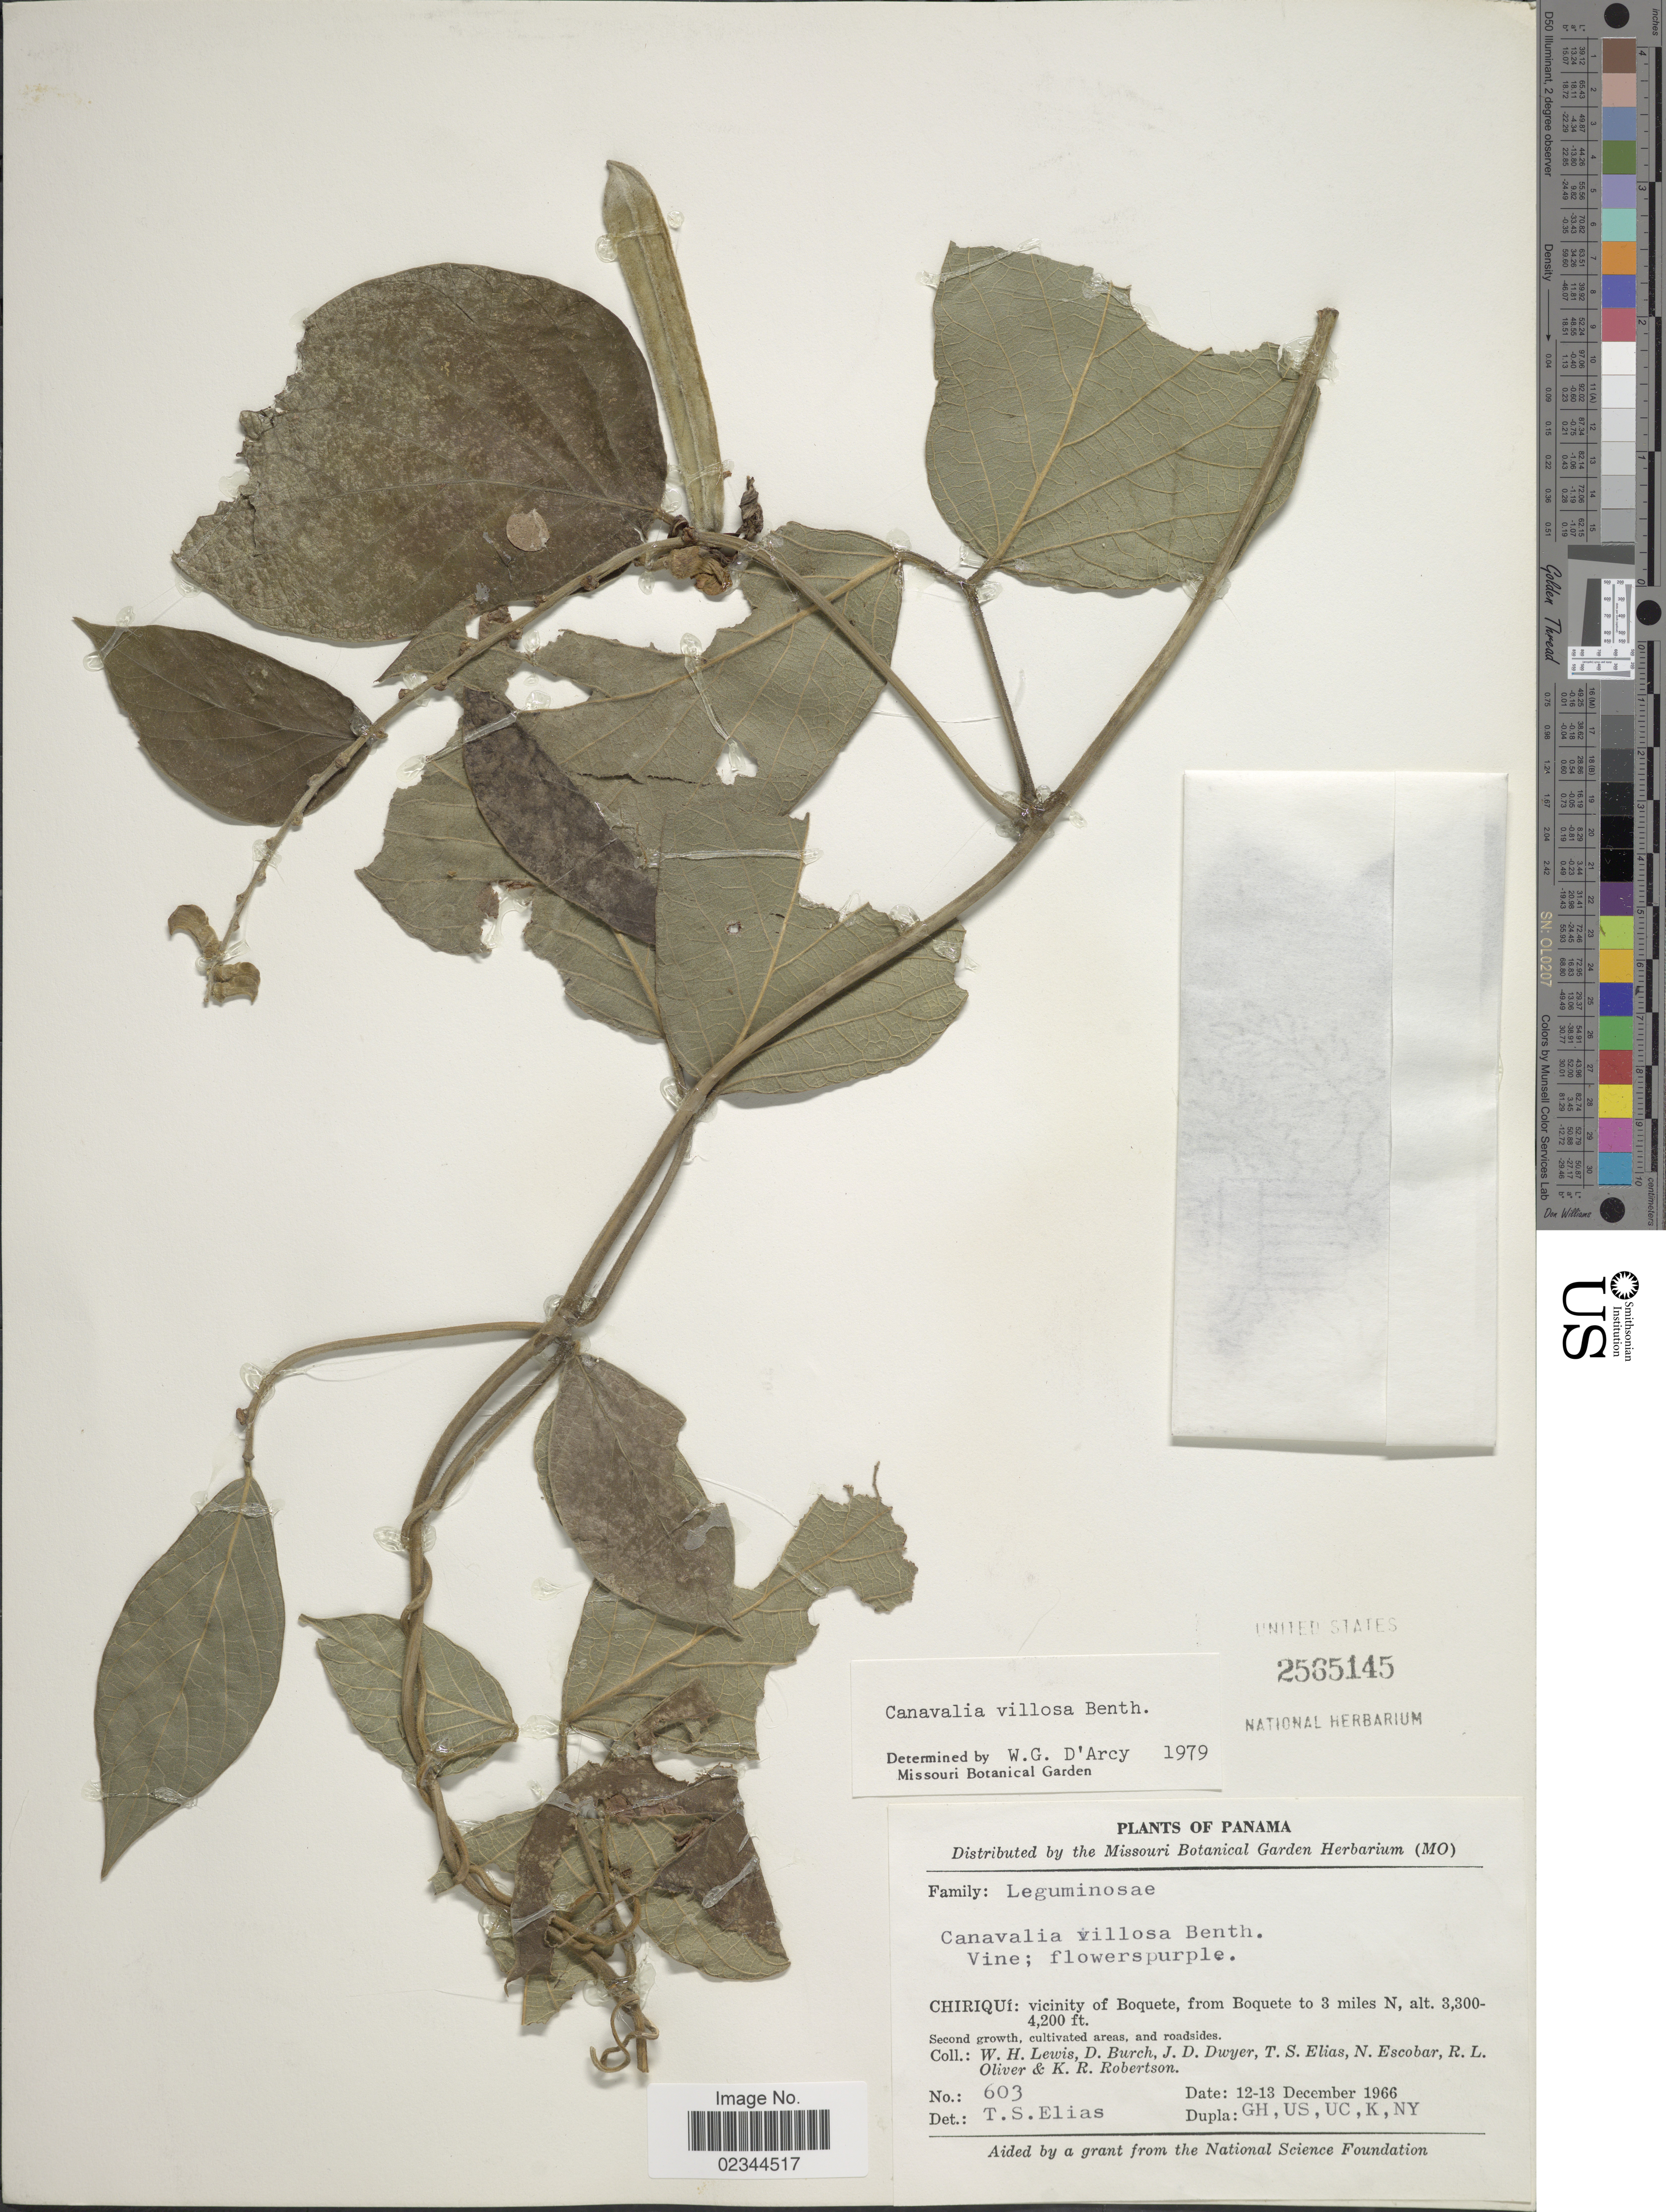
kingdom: Plantae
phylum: Tracheophyta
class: Magnoliopsida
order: Fabales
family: Fabaceae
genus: Canavalia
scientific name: Canavalia villosa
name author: Benth.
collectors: W. H. Lewis, D. Burch, J. D. Dwyer, T. S. Elias & et al.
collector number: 603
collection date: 1966-12-12/1966-12-13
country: Panama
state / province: Chiriqui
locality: Vicinity of Boquete, from Boquete to 3 miles N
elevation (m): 1006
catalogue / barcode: US 2565145